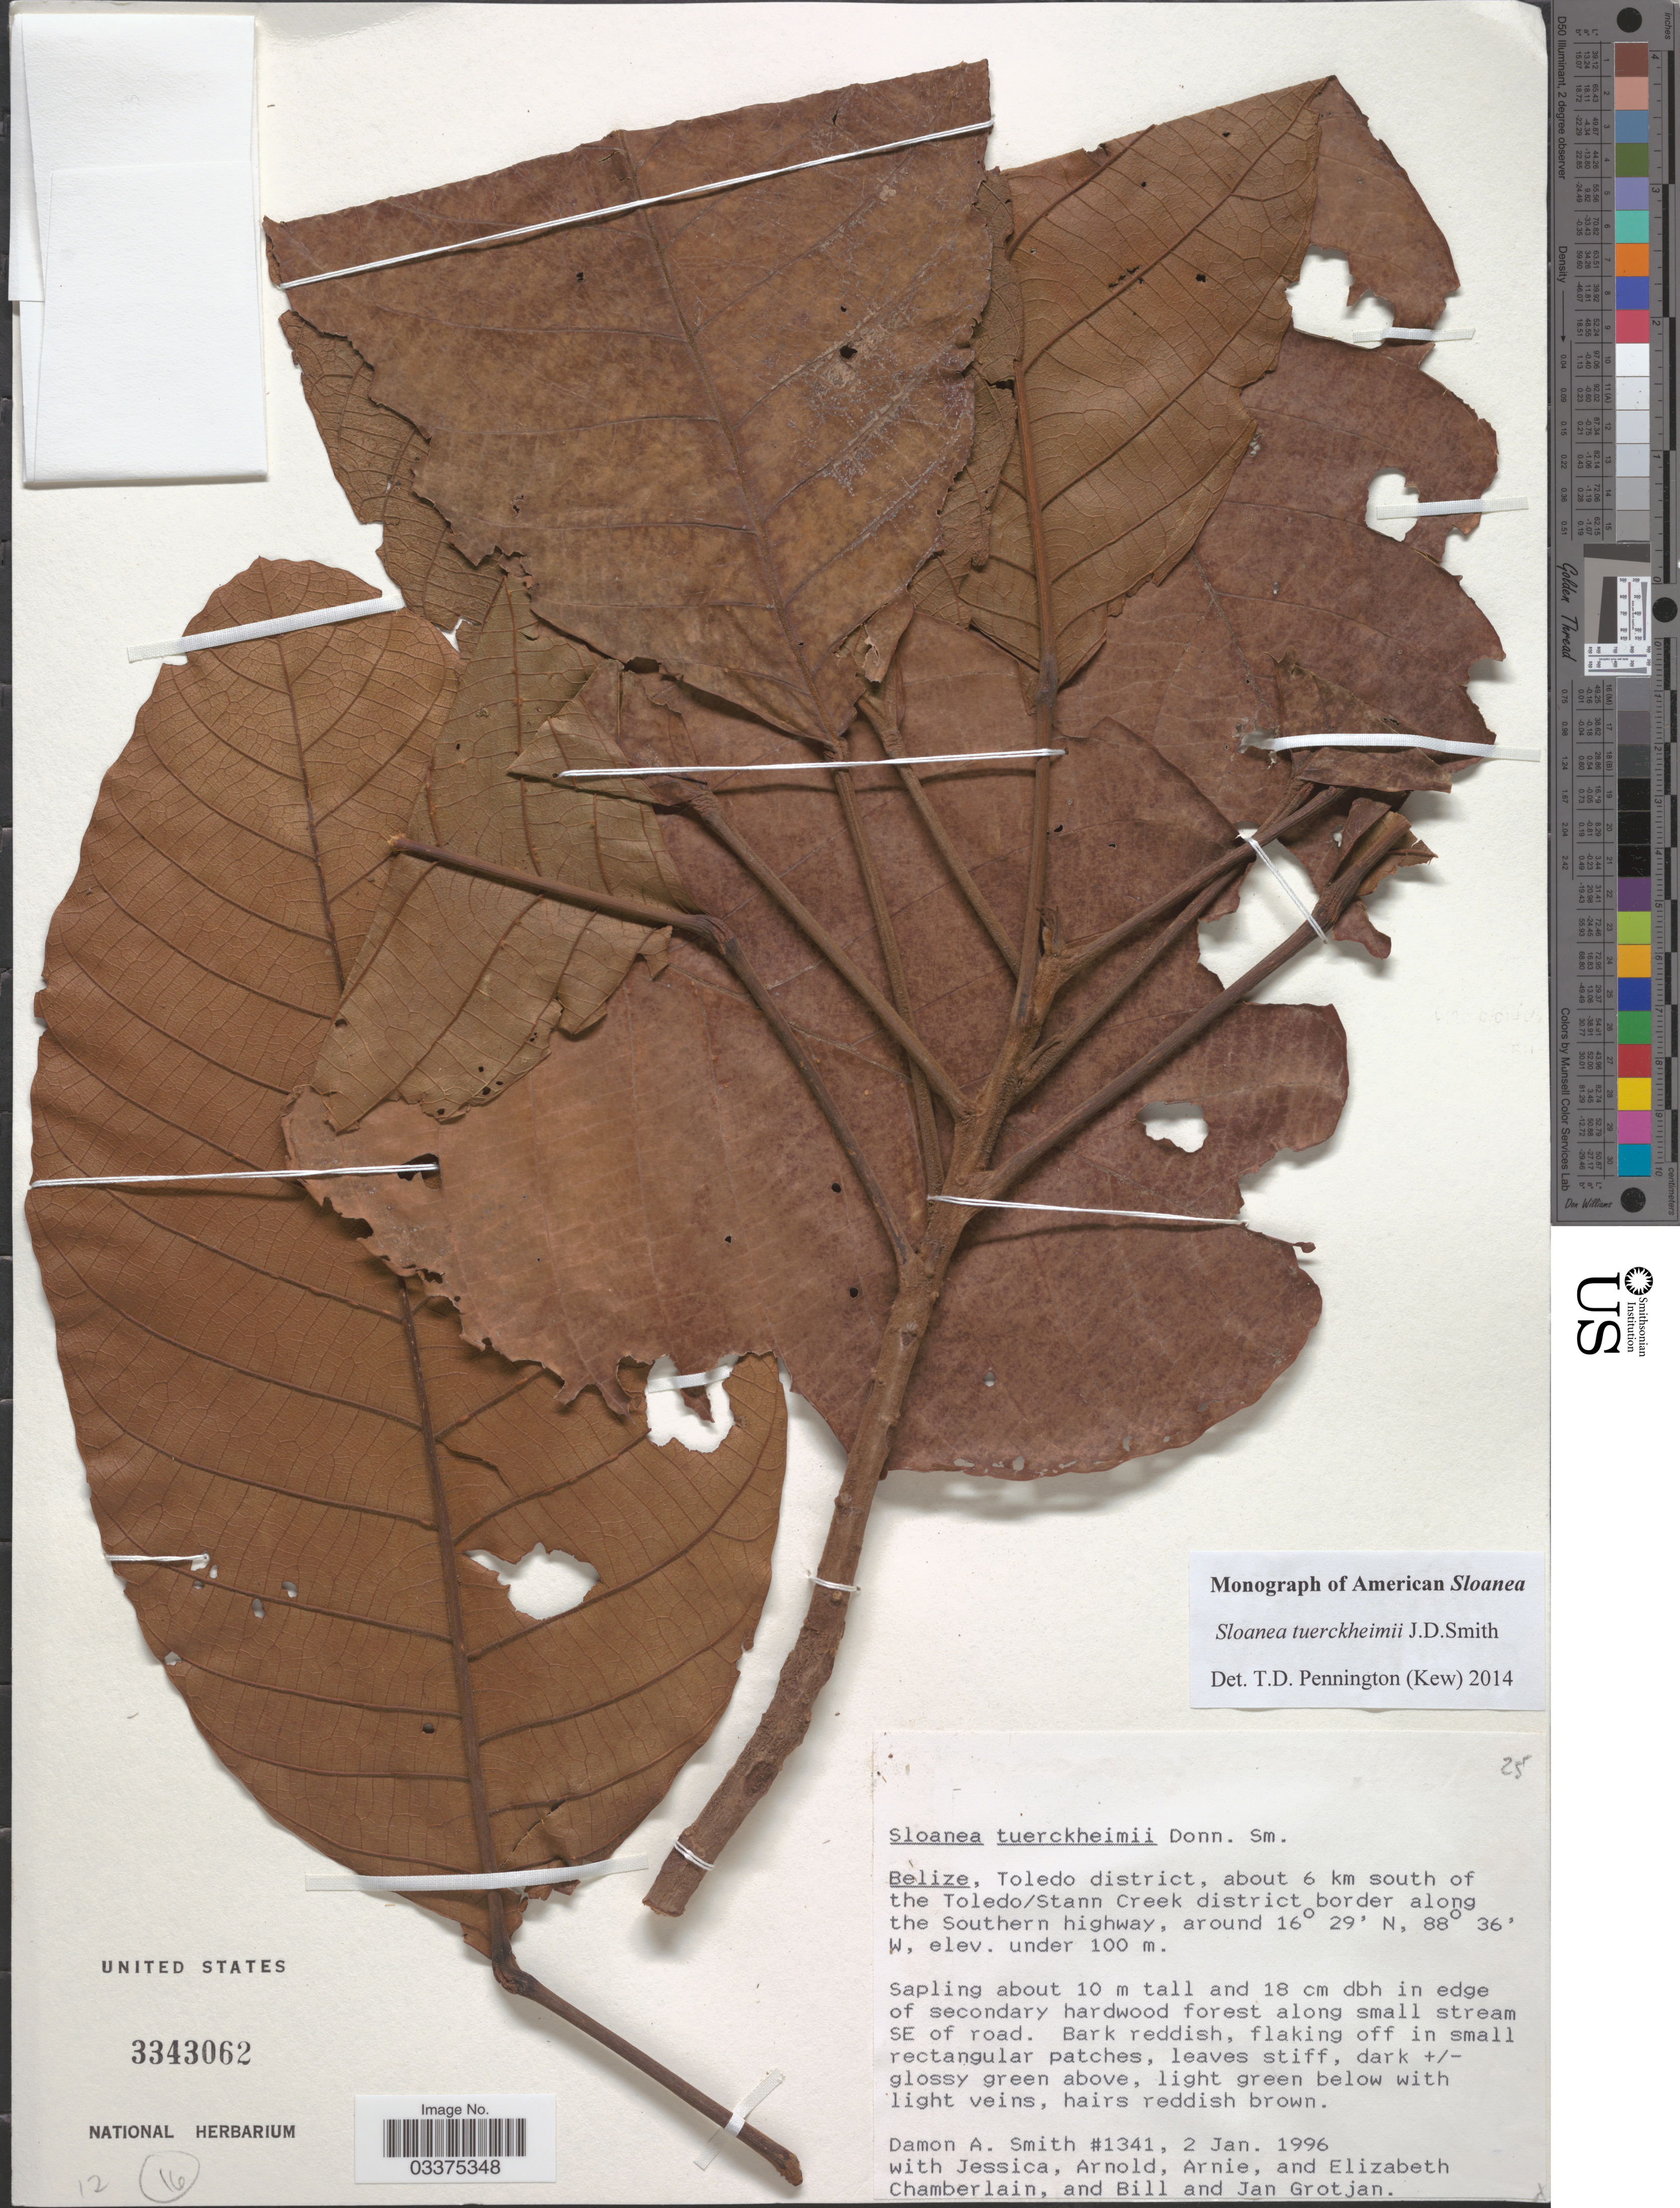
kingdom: Plantae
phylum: Tracheophyta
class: Magnoliopsida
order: Oxalidales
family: Elaeocarpaceae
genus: Sloanea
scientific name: Sloanea tuerckheimii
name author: Donn. Sm.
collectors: D. A. Smith, J. Chamberlain, A. Chamberlain, A. Chamberlain & et al.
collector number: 1341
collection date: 1996-01-02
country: Belize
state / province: Toledo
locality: Toledo district, about 6 km south of the Toledo/Stann Creek district border along the Southern highway.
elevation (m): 100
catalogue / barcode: US 3343062